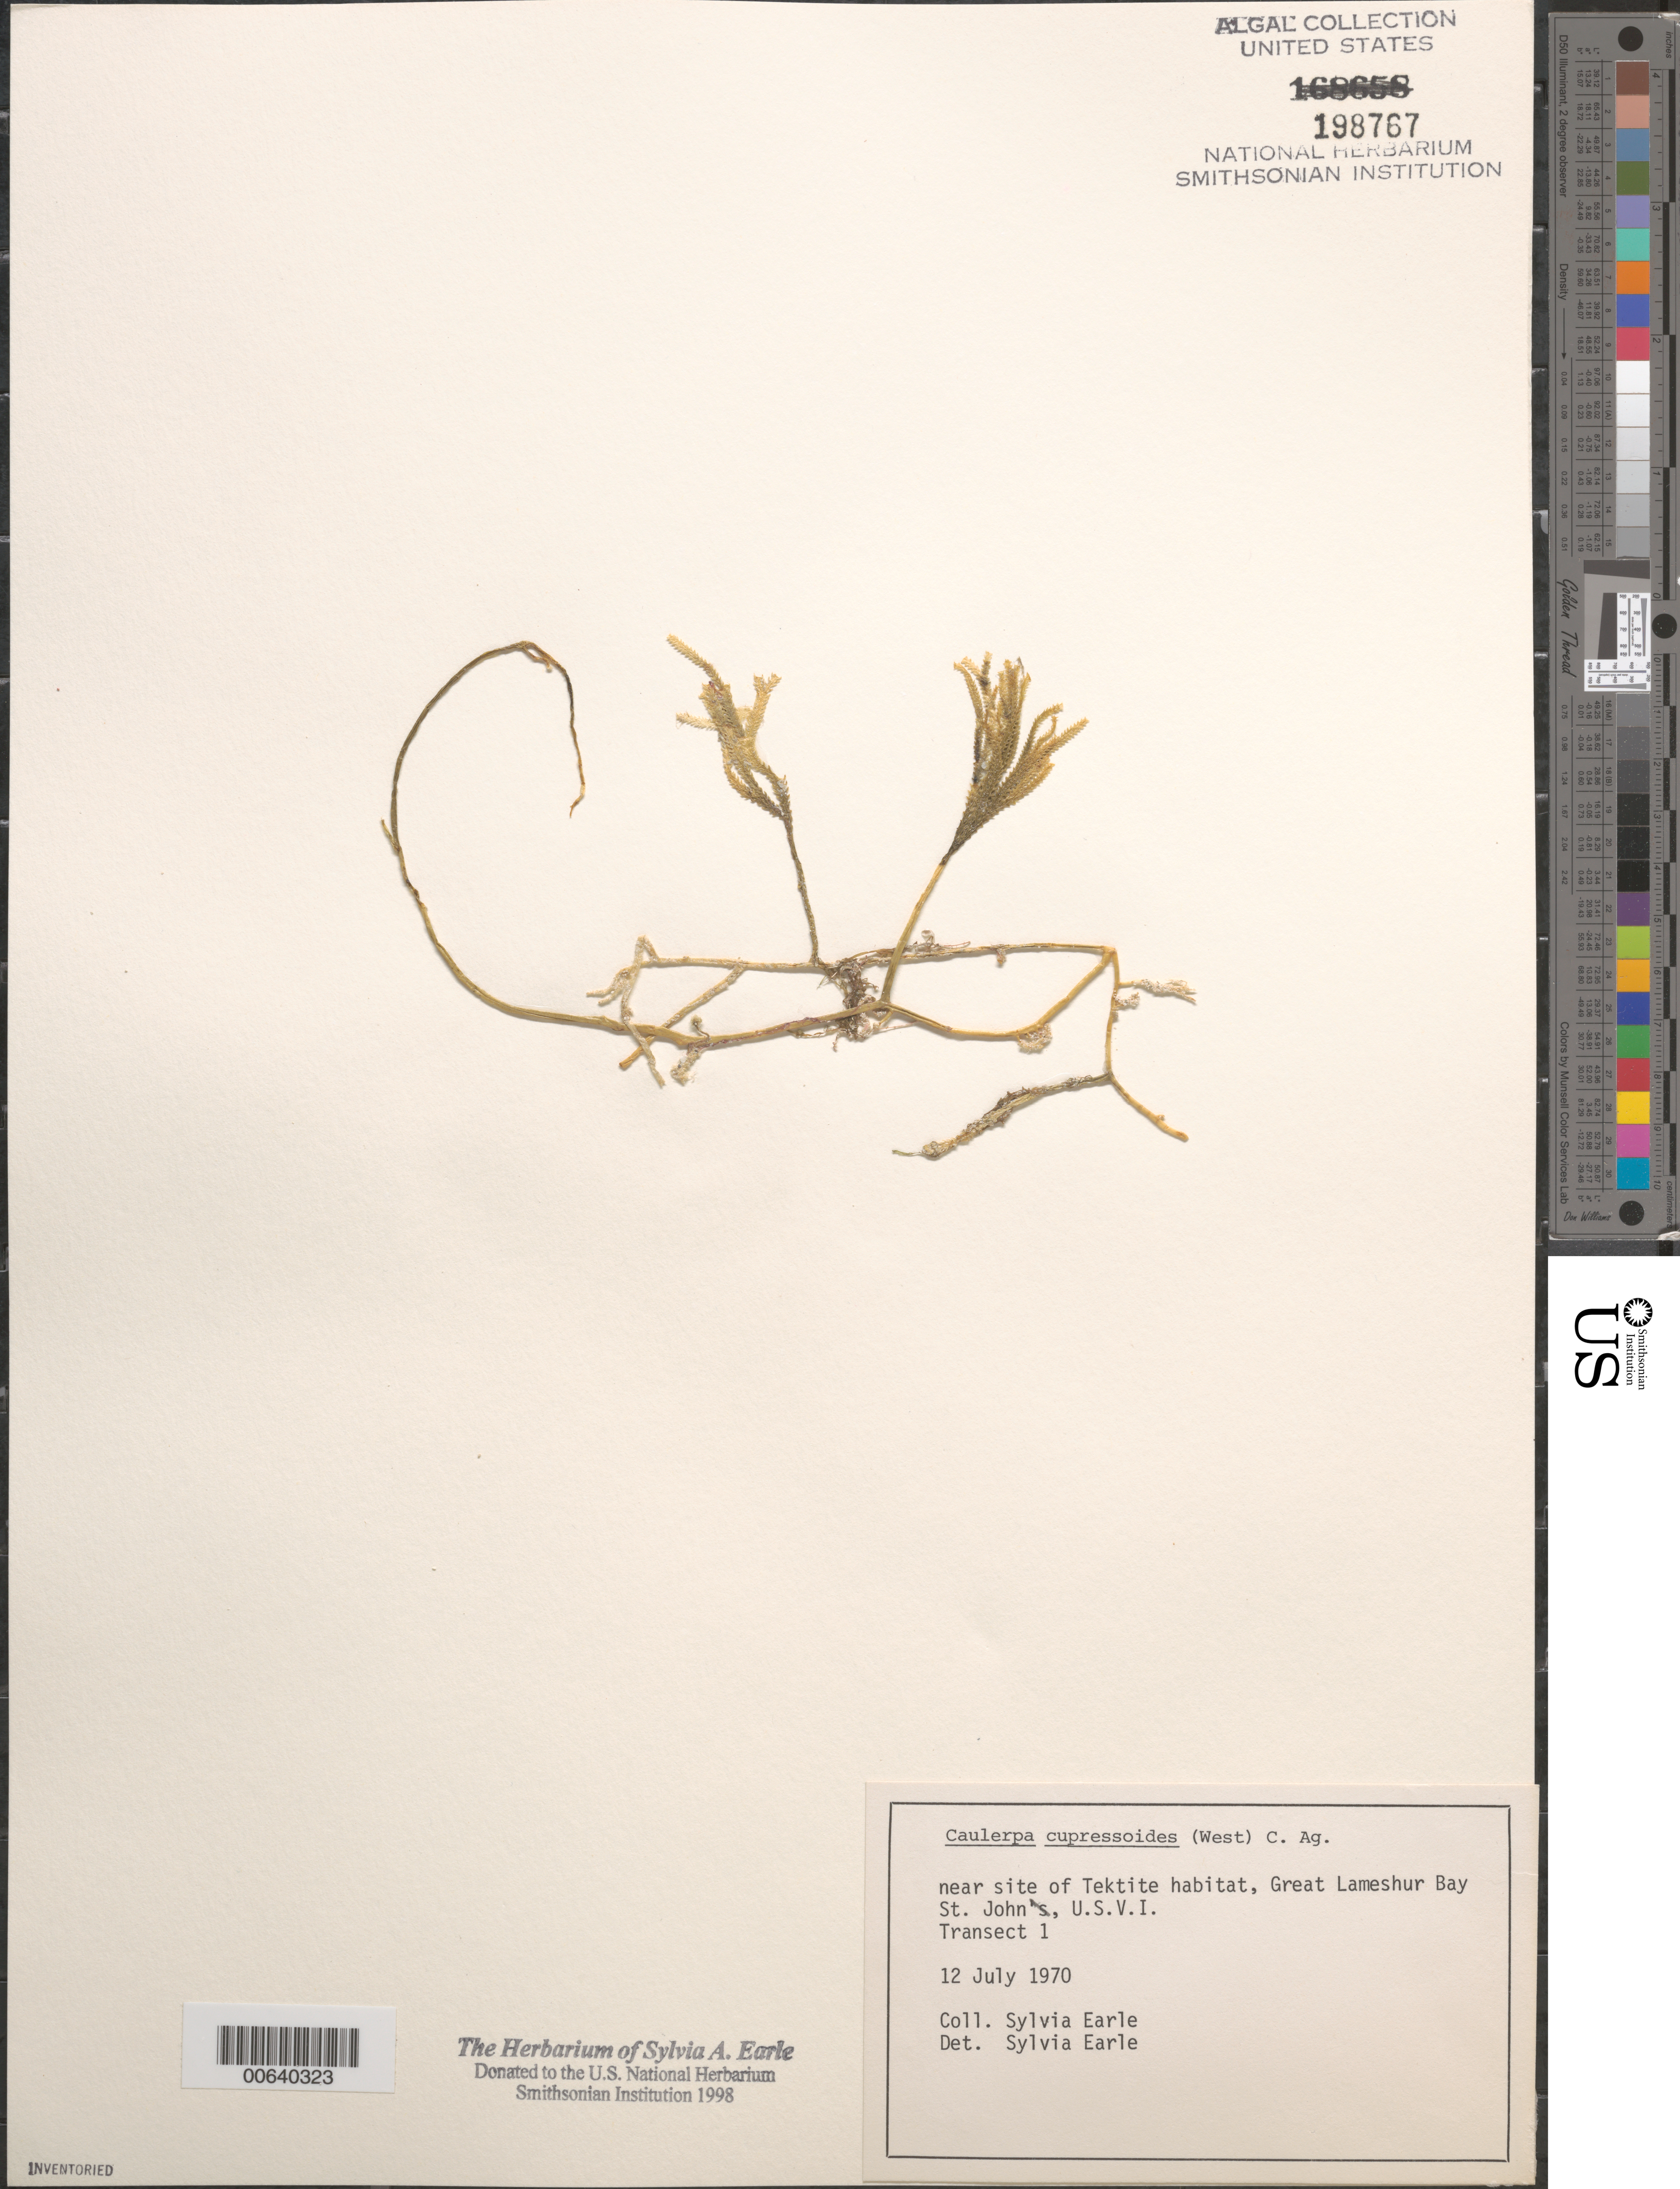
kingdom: Plantae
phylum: Chlorophyta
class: Ulvophyceae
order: Bryopsidales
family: Caulerpaceae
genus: Caulerpa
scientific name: Caulerpa cupressoides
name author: (Vahl) C. Agardh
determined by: Earle, S. A.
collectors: S. A. Earle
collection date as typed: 12 Jul 1970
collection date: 1970-07-12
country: U.S. Virgin Islands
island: St. John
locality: Great Lameshur Bay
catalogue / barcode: US 198767